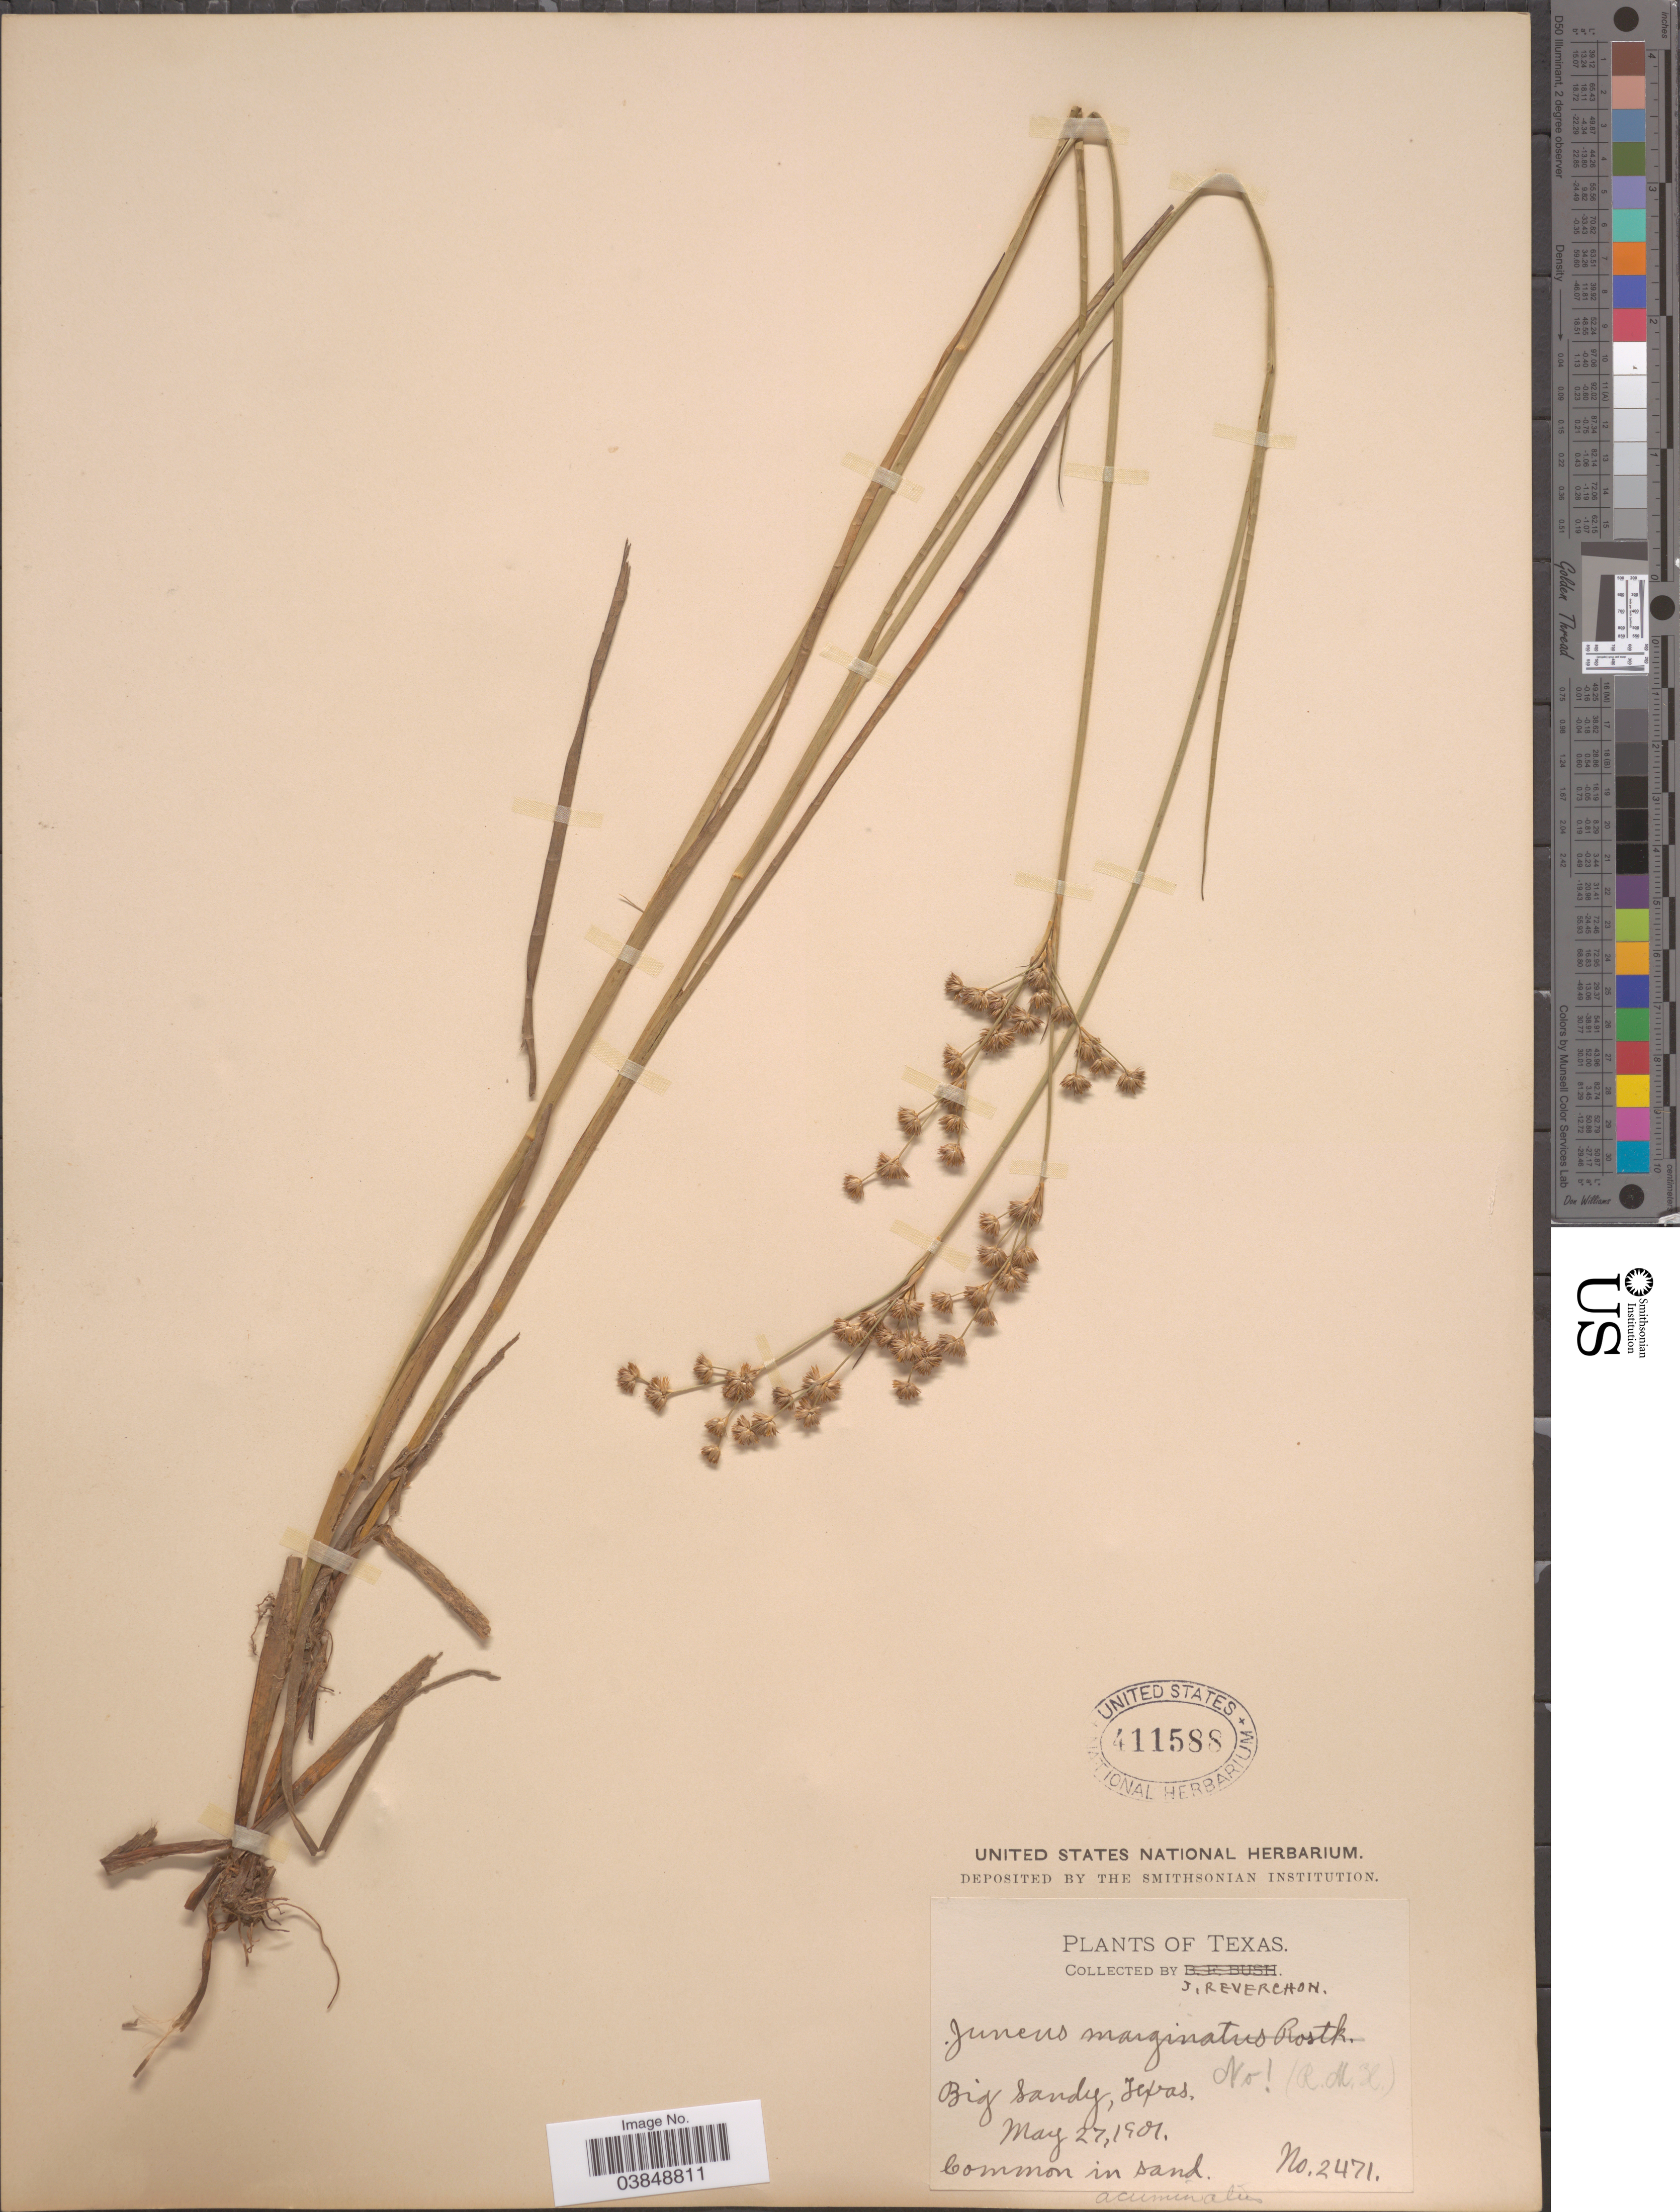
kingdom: Plantae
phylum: Tracheophyta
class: Liliopsida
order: Poales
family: Juncaceae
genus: Juncus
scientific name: Juncus acuminatus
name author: Michx.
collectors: J. Reverchon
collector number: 2471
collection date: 1901-05-27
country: United States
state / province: Texas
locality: Big Sandy.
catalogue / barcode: US 411588